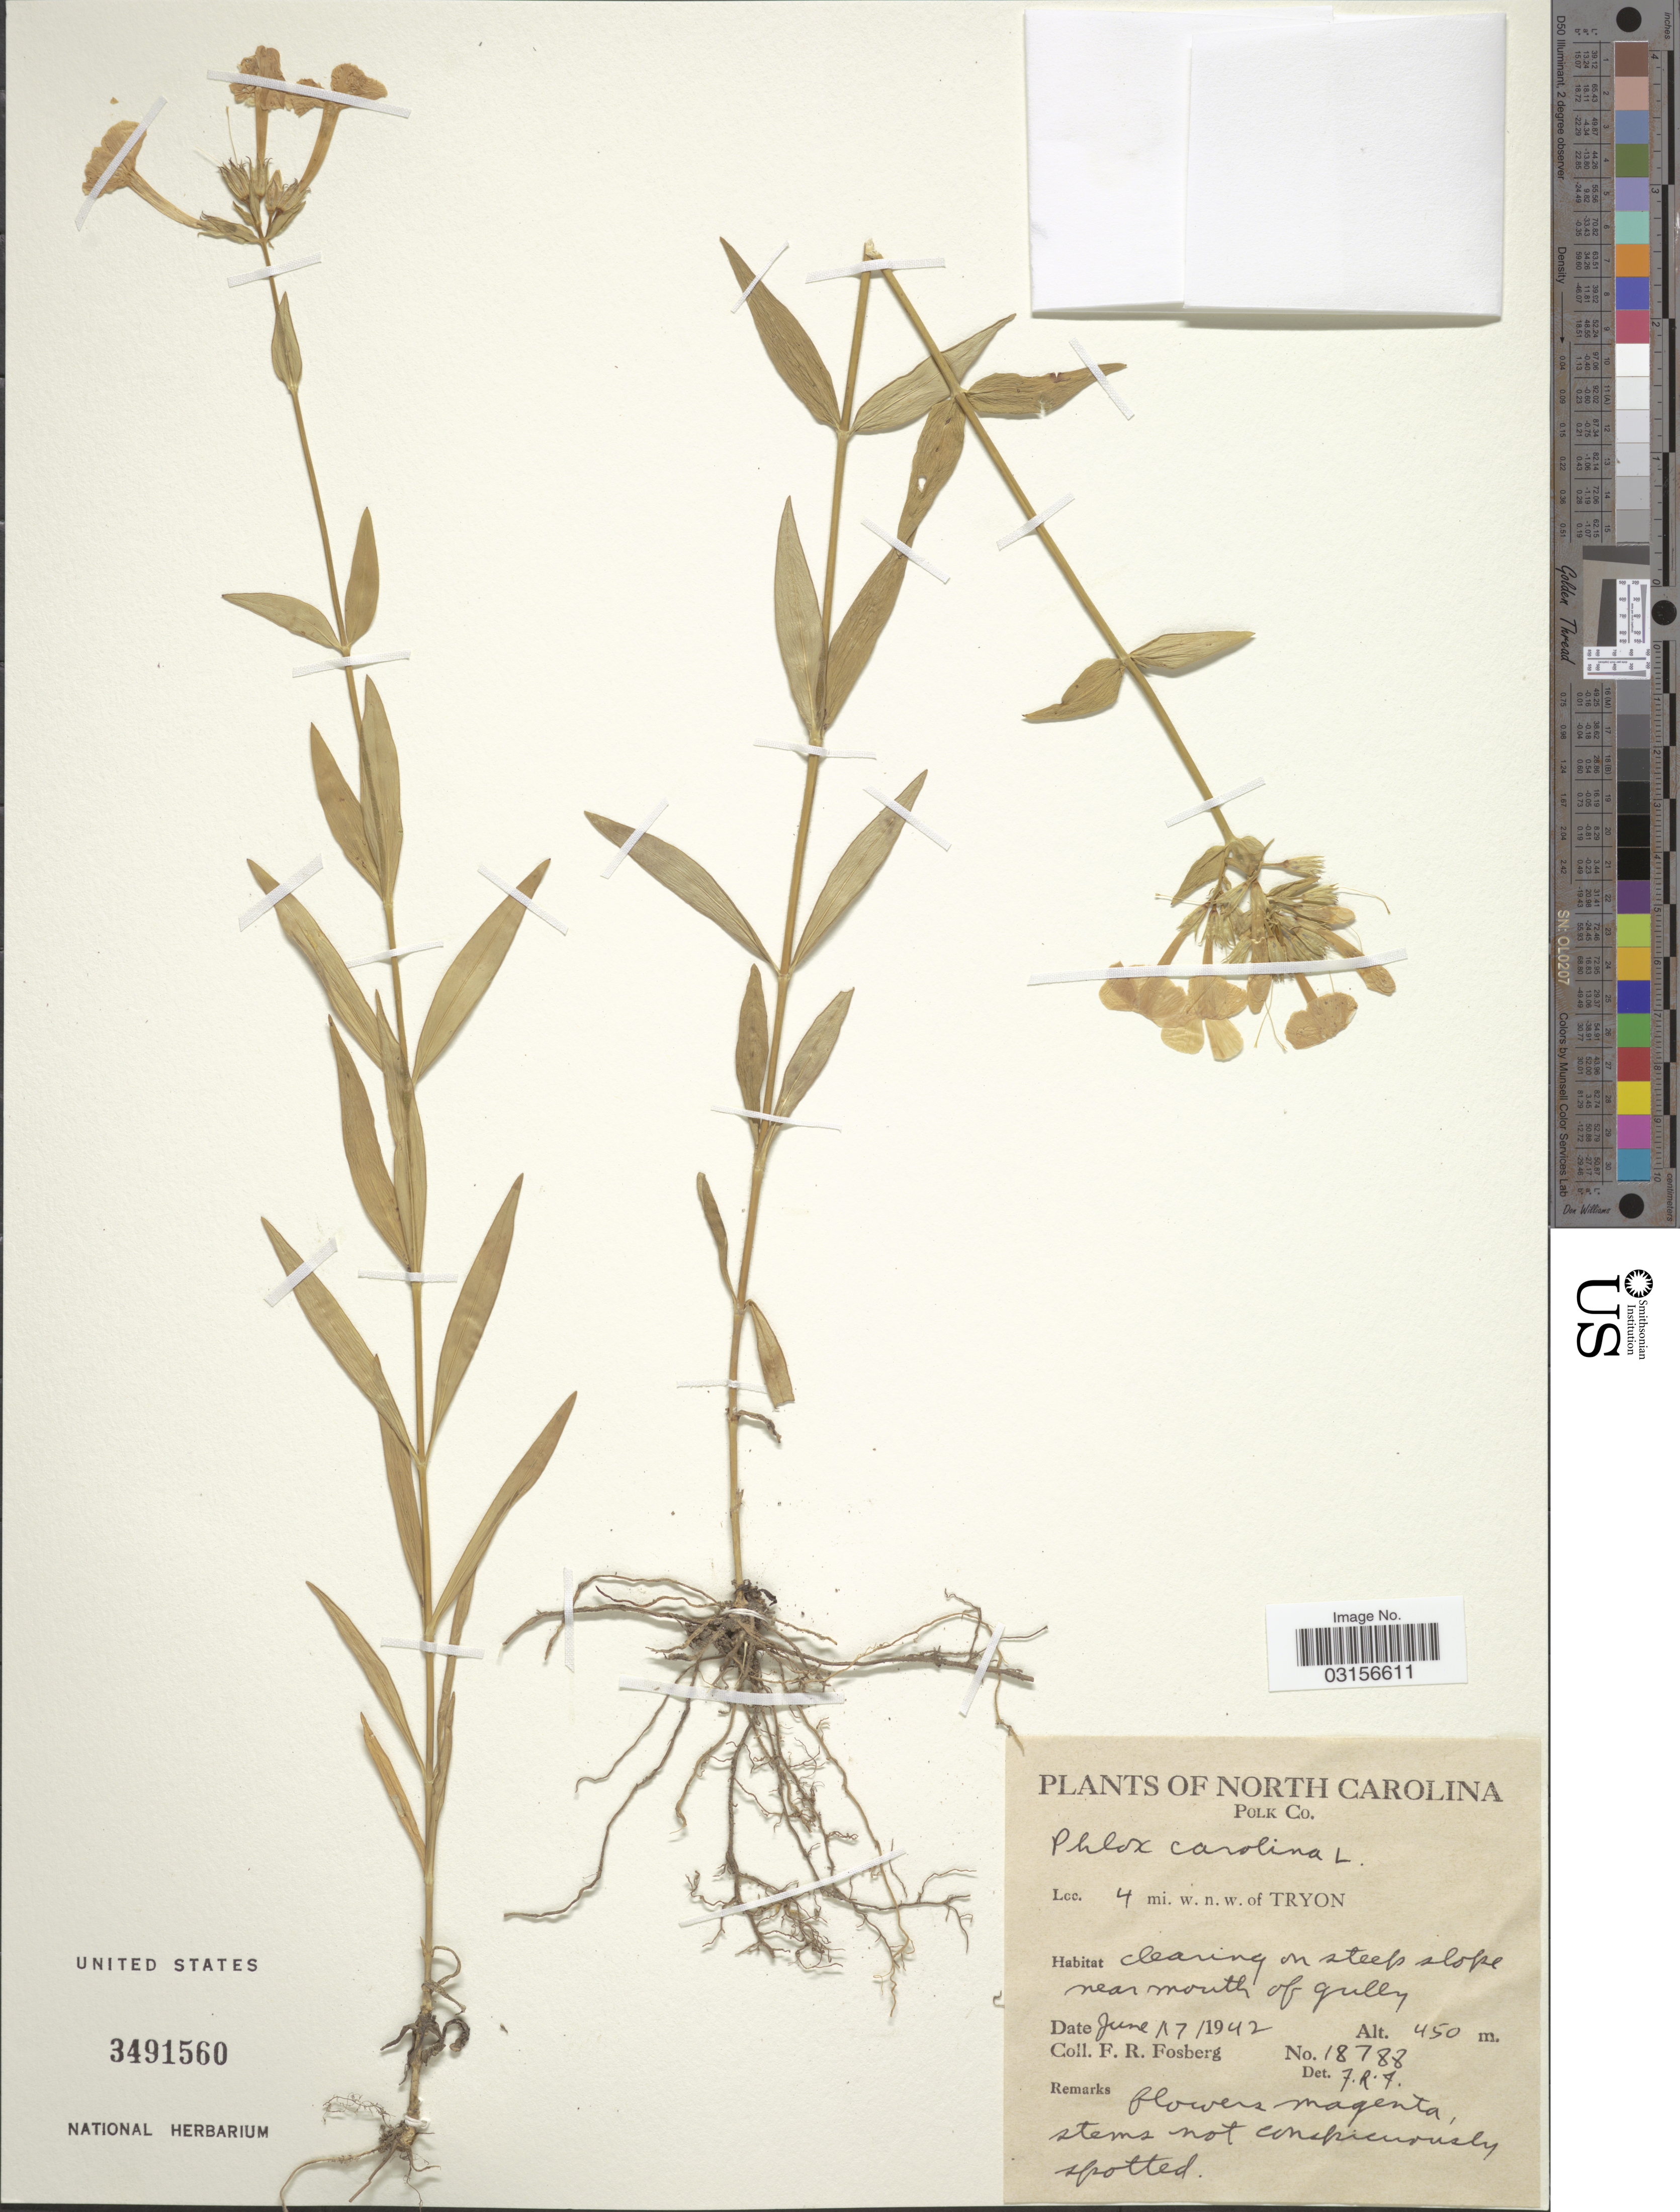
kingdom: Plantae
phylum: Tracheophyta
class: Magnoliopsida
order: Ericales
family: Polemoniaceae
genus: Phlox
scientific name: Phlox carolina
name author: L.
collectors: F. R. Fosberg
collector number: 18788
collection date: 1942-06-17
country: United States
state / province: North Carolina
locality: Polk Co. 4 mi. w.n.w. of Tryon.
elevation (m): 450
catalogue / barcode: US 3491560